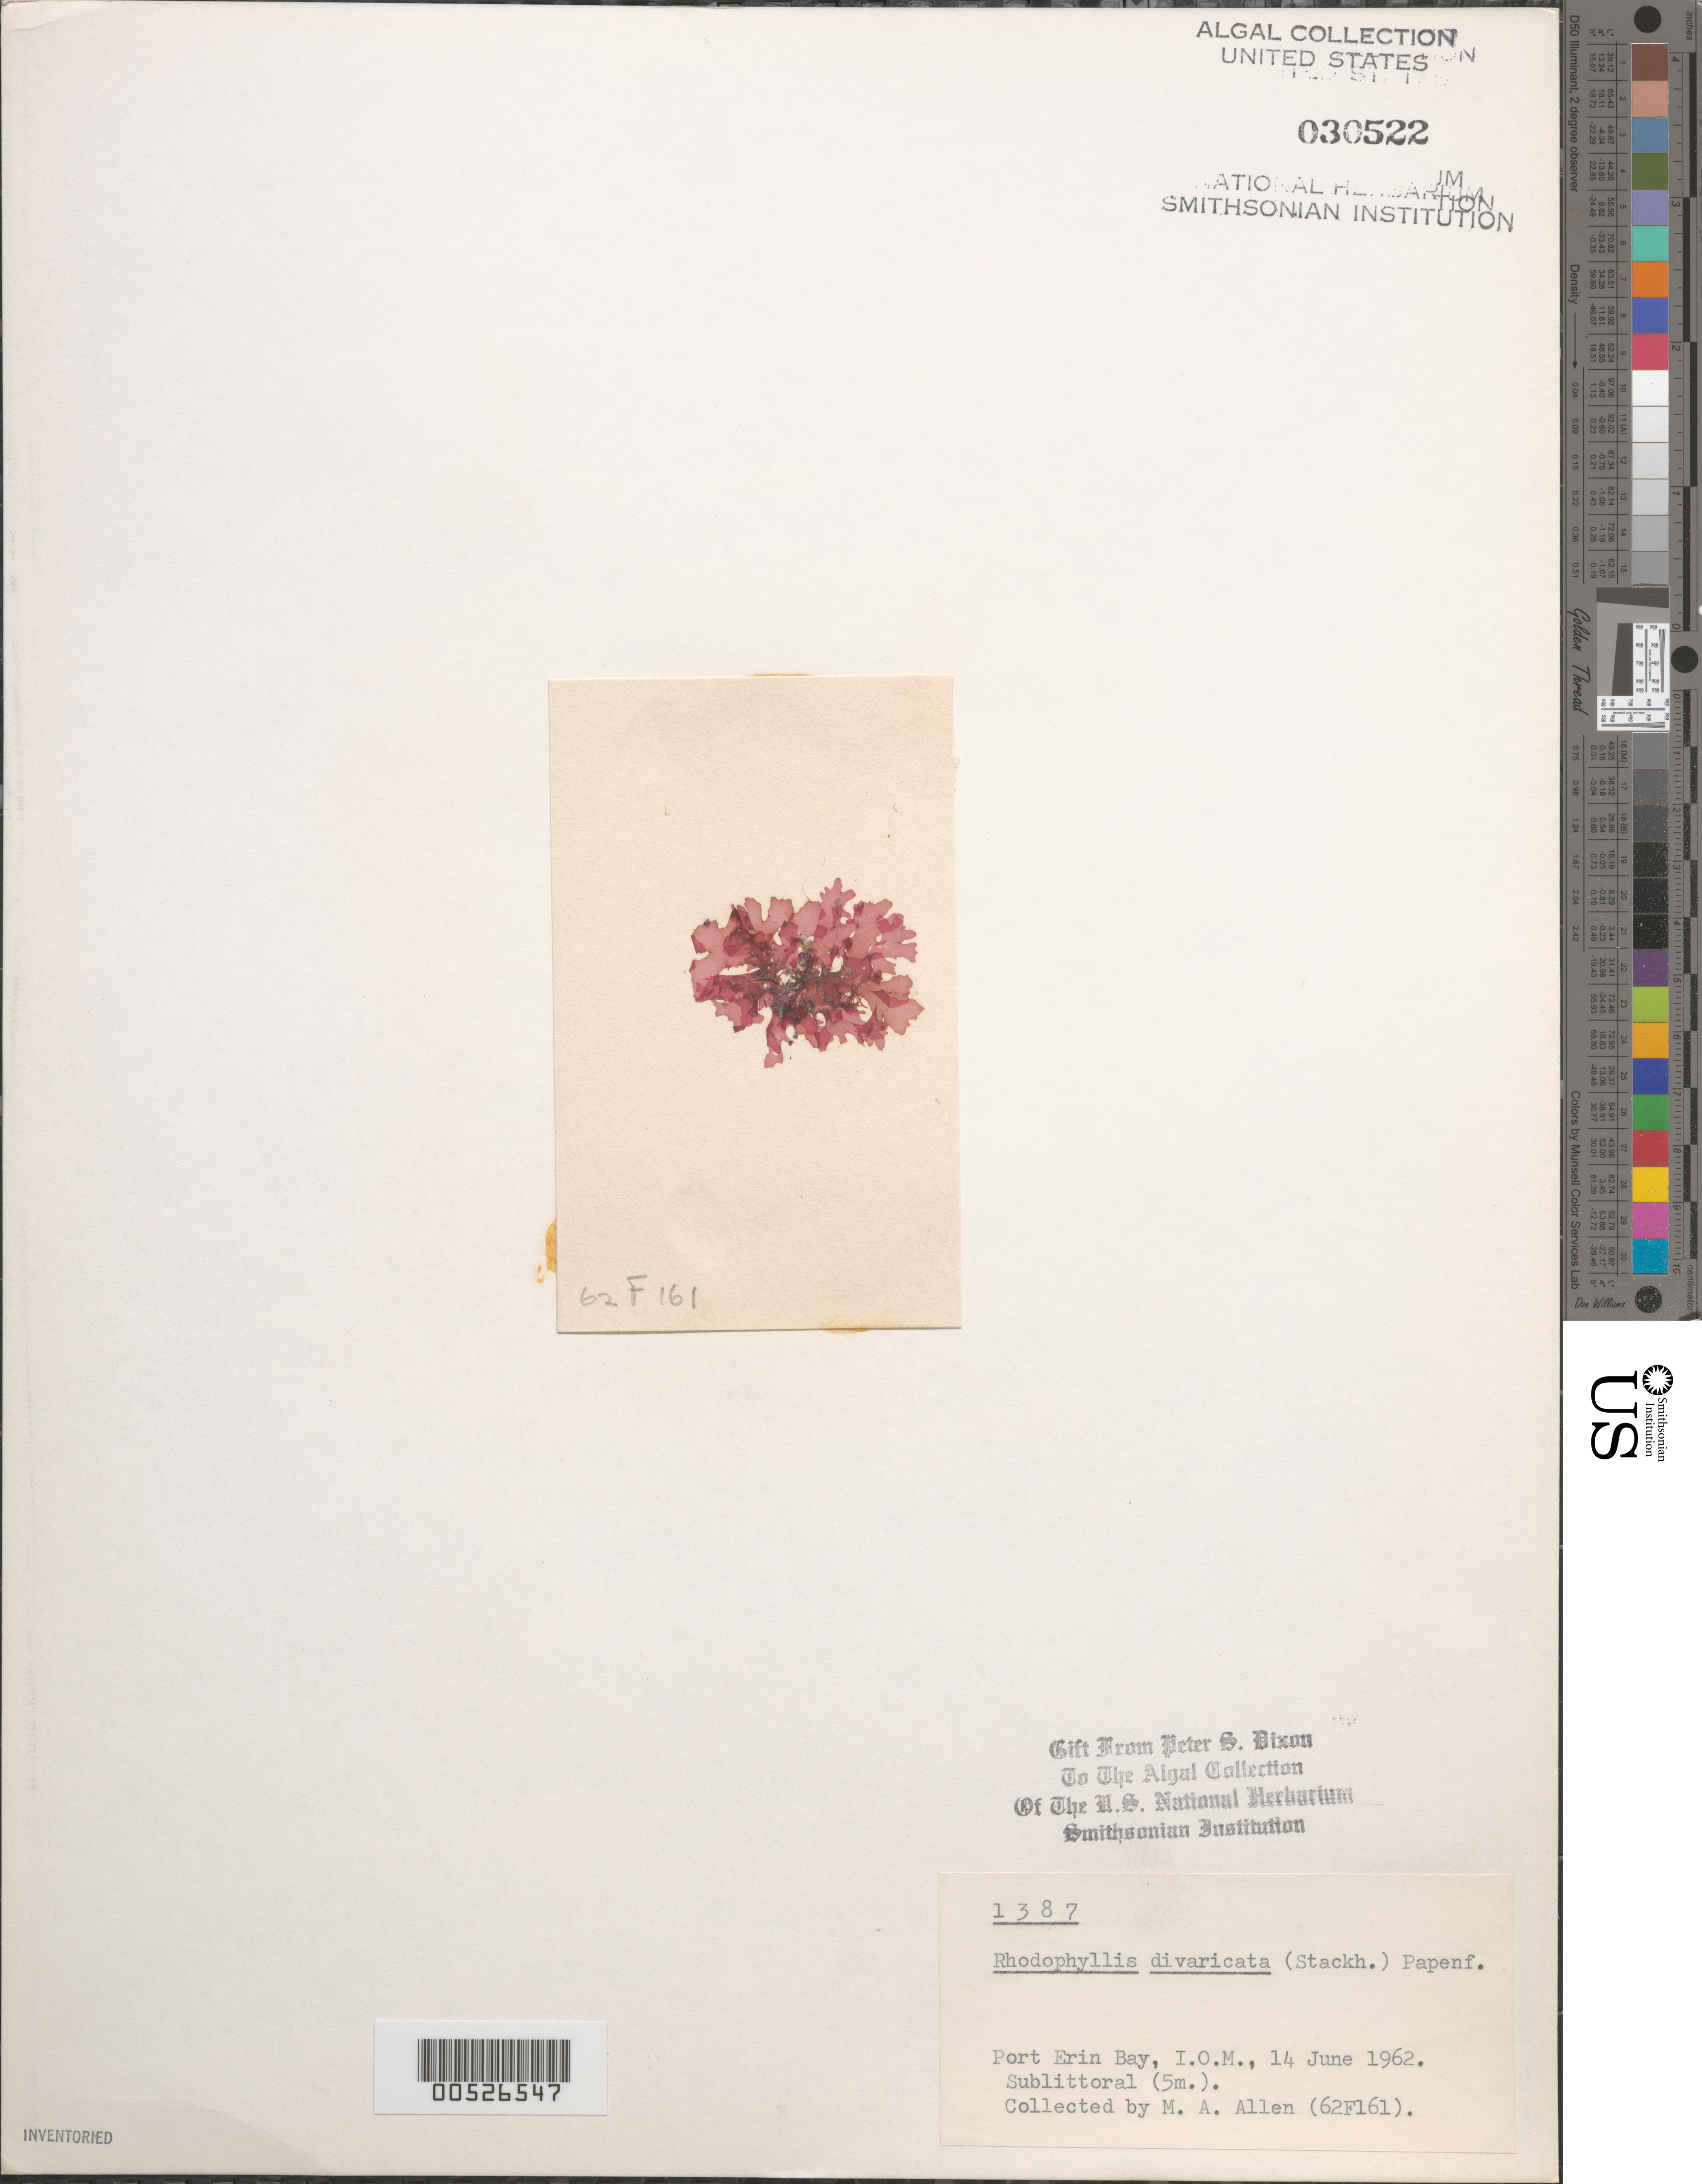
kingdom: Plantae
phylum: Rhodophyta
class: Florideophyceae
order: Gigartinales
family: Cystocloniaceae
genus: Rhodophyllis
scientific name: Rhodophyllis divaricata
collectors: M. A. Allen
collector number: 62F161 & PSD 1387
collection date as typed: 14 Jun 1962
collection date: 1962-06-14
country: United Kingdom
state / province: England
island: Isle of Man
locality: Port Erin Bay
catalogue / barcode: US 30522